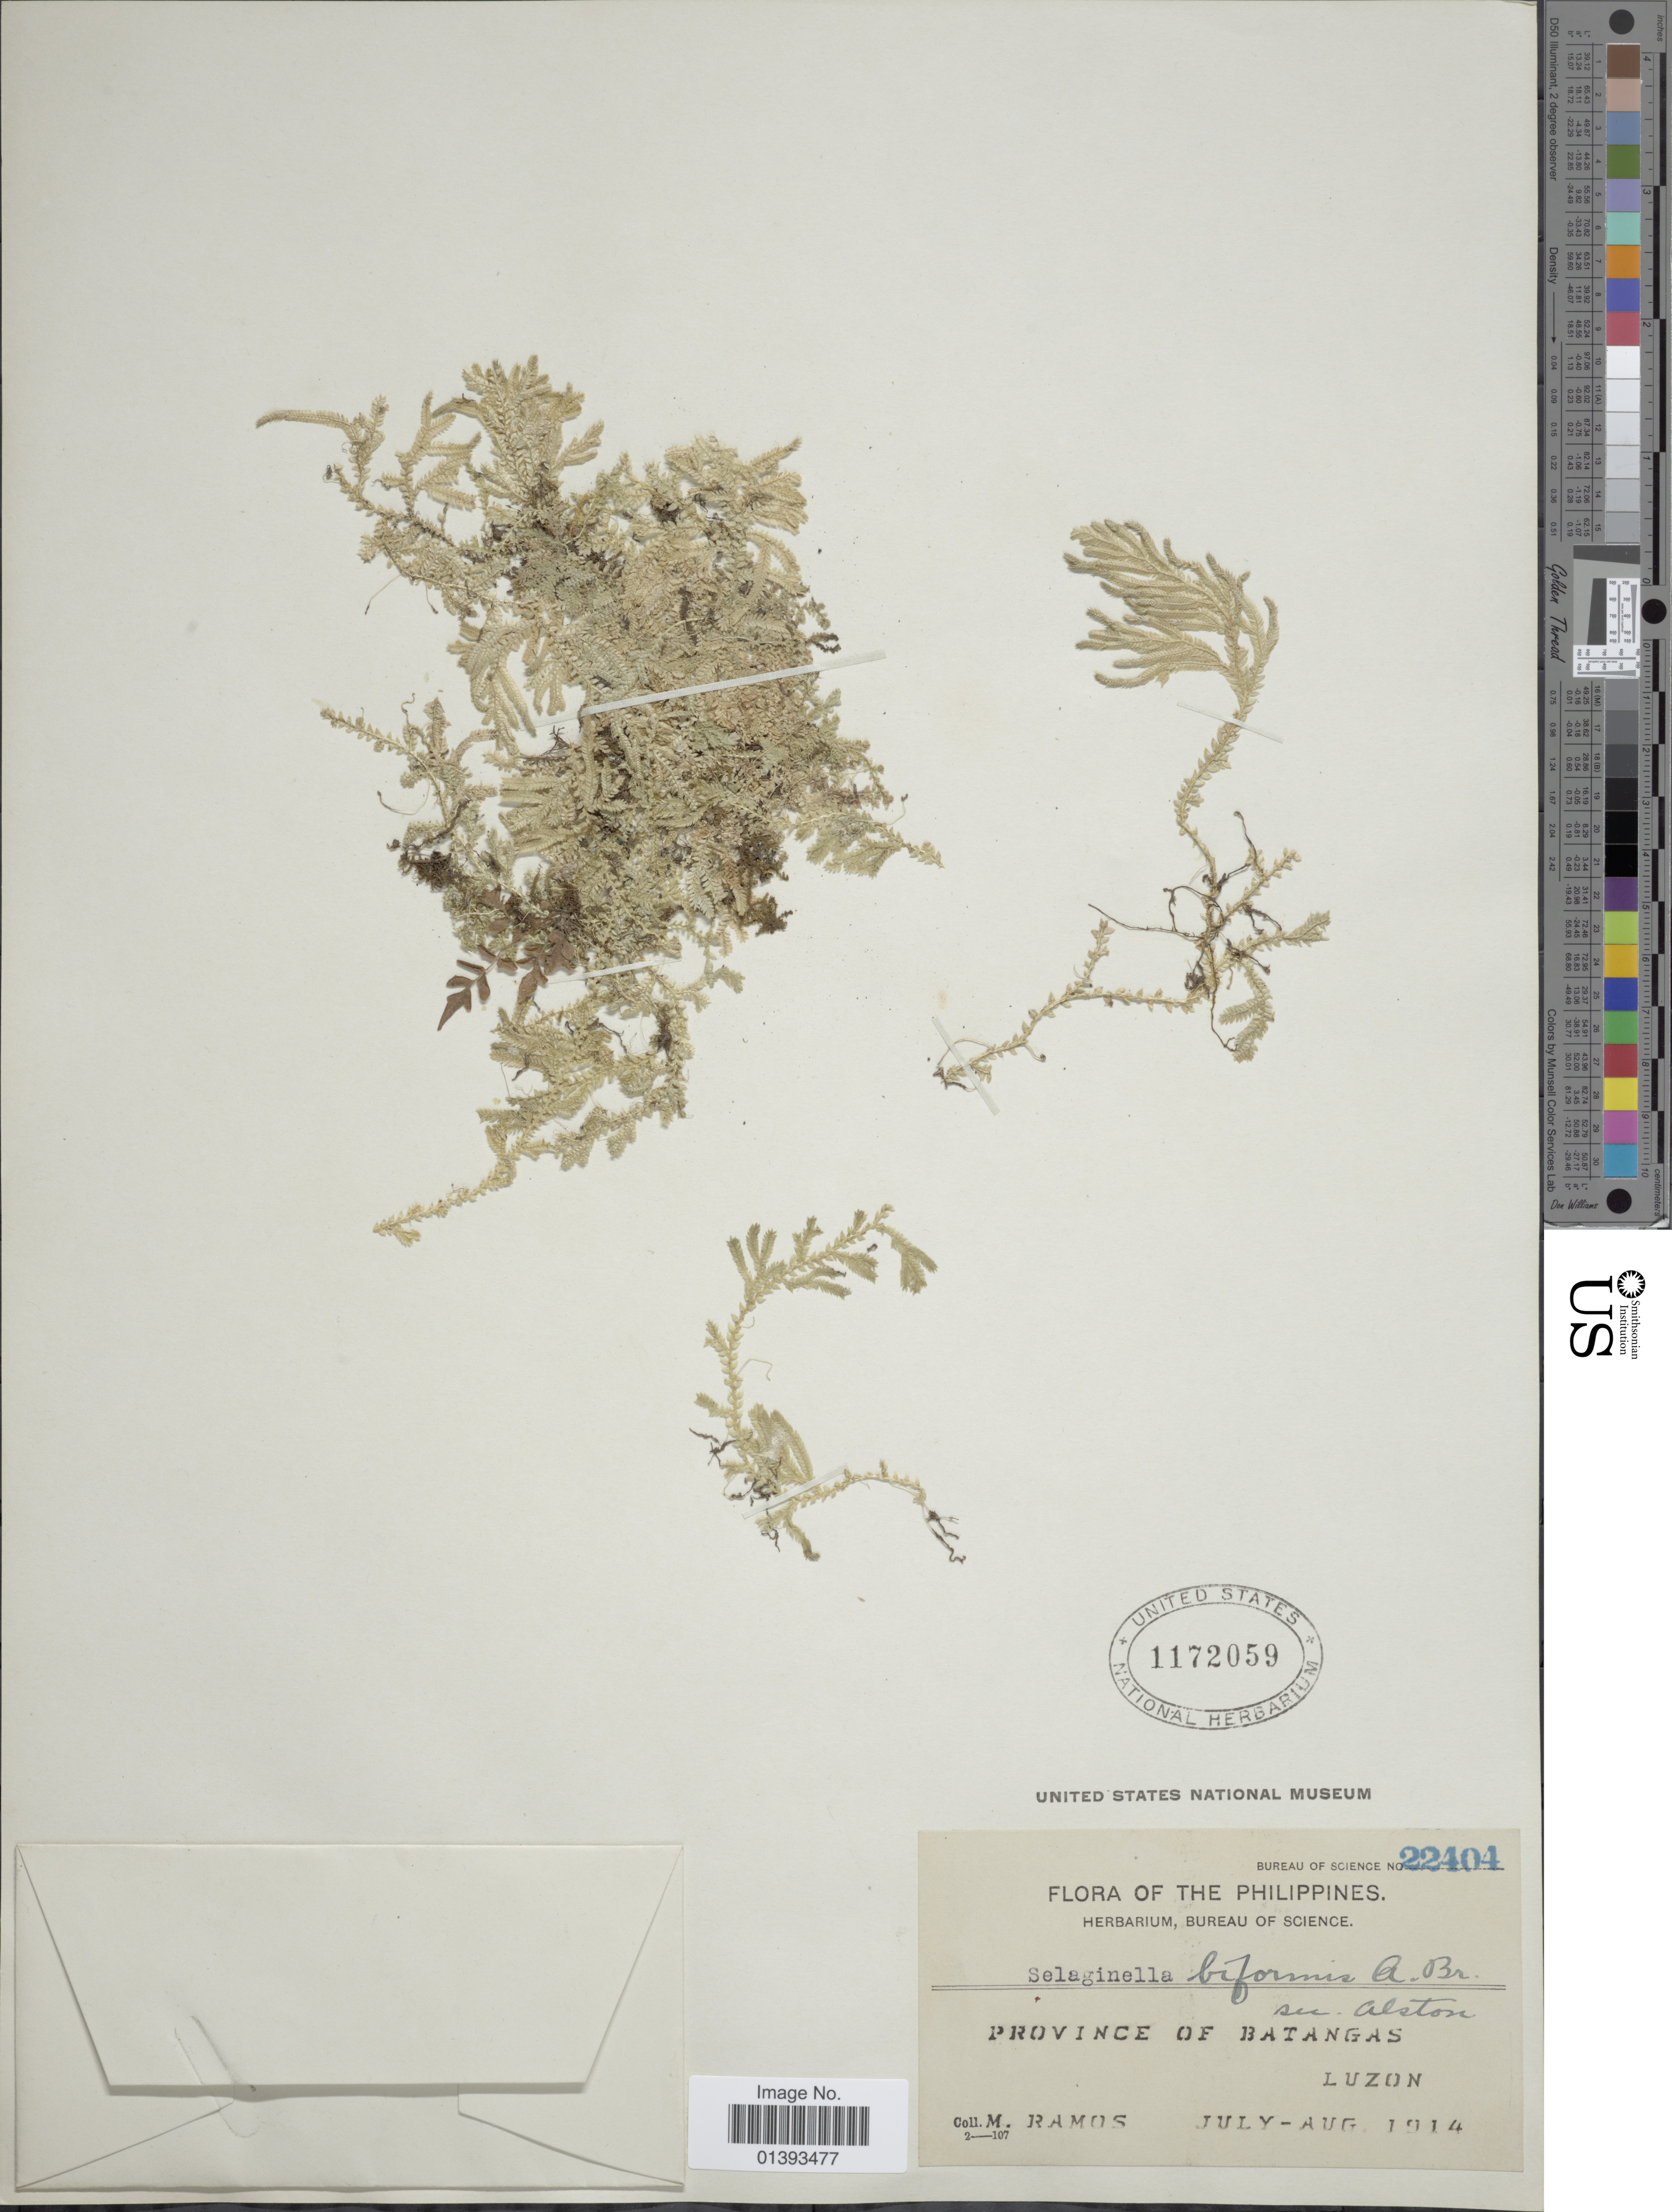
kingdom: Plantae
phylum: Tracheophyta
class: Lycopodiopsida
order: Selaginellales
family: Selaginellaceae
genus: Selaginella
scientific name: Selaginella biformis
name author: A. Braun ex Kuhn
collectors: M. Ramos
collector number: Bureau of Science 22404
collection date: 1914-07/1914-08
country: Philippines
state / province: Central Luzon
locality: Province of Batangas, Luzon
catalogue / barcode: US 1172059